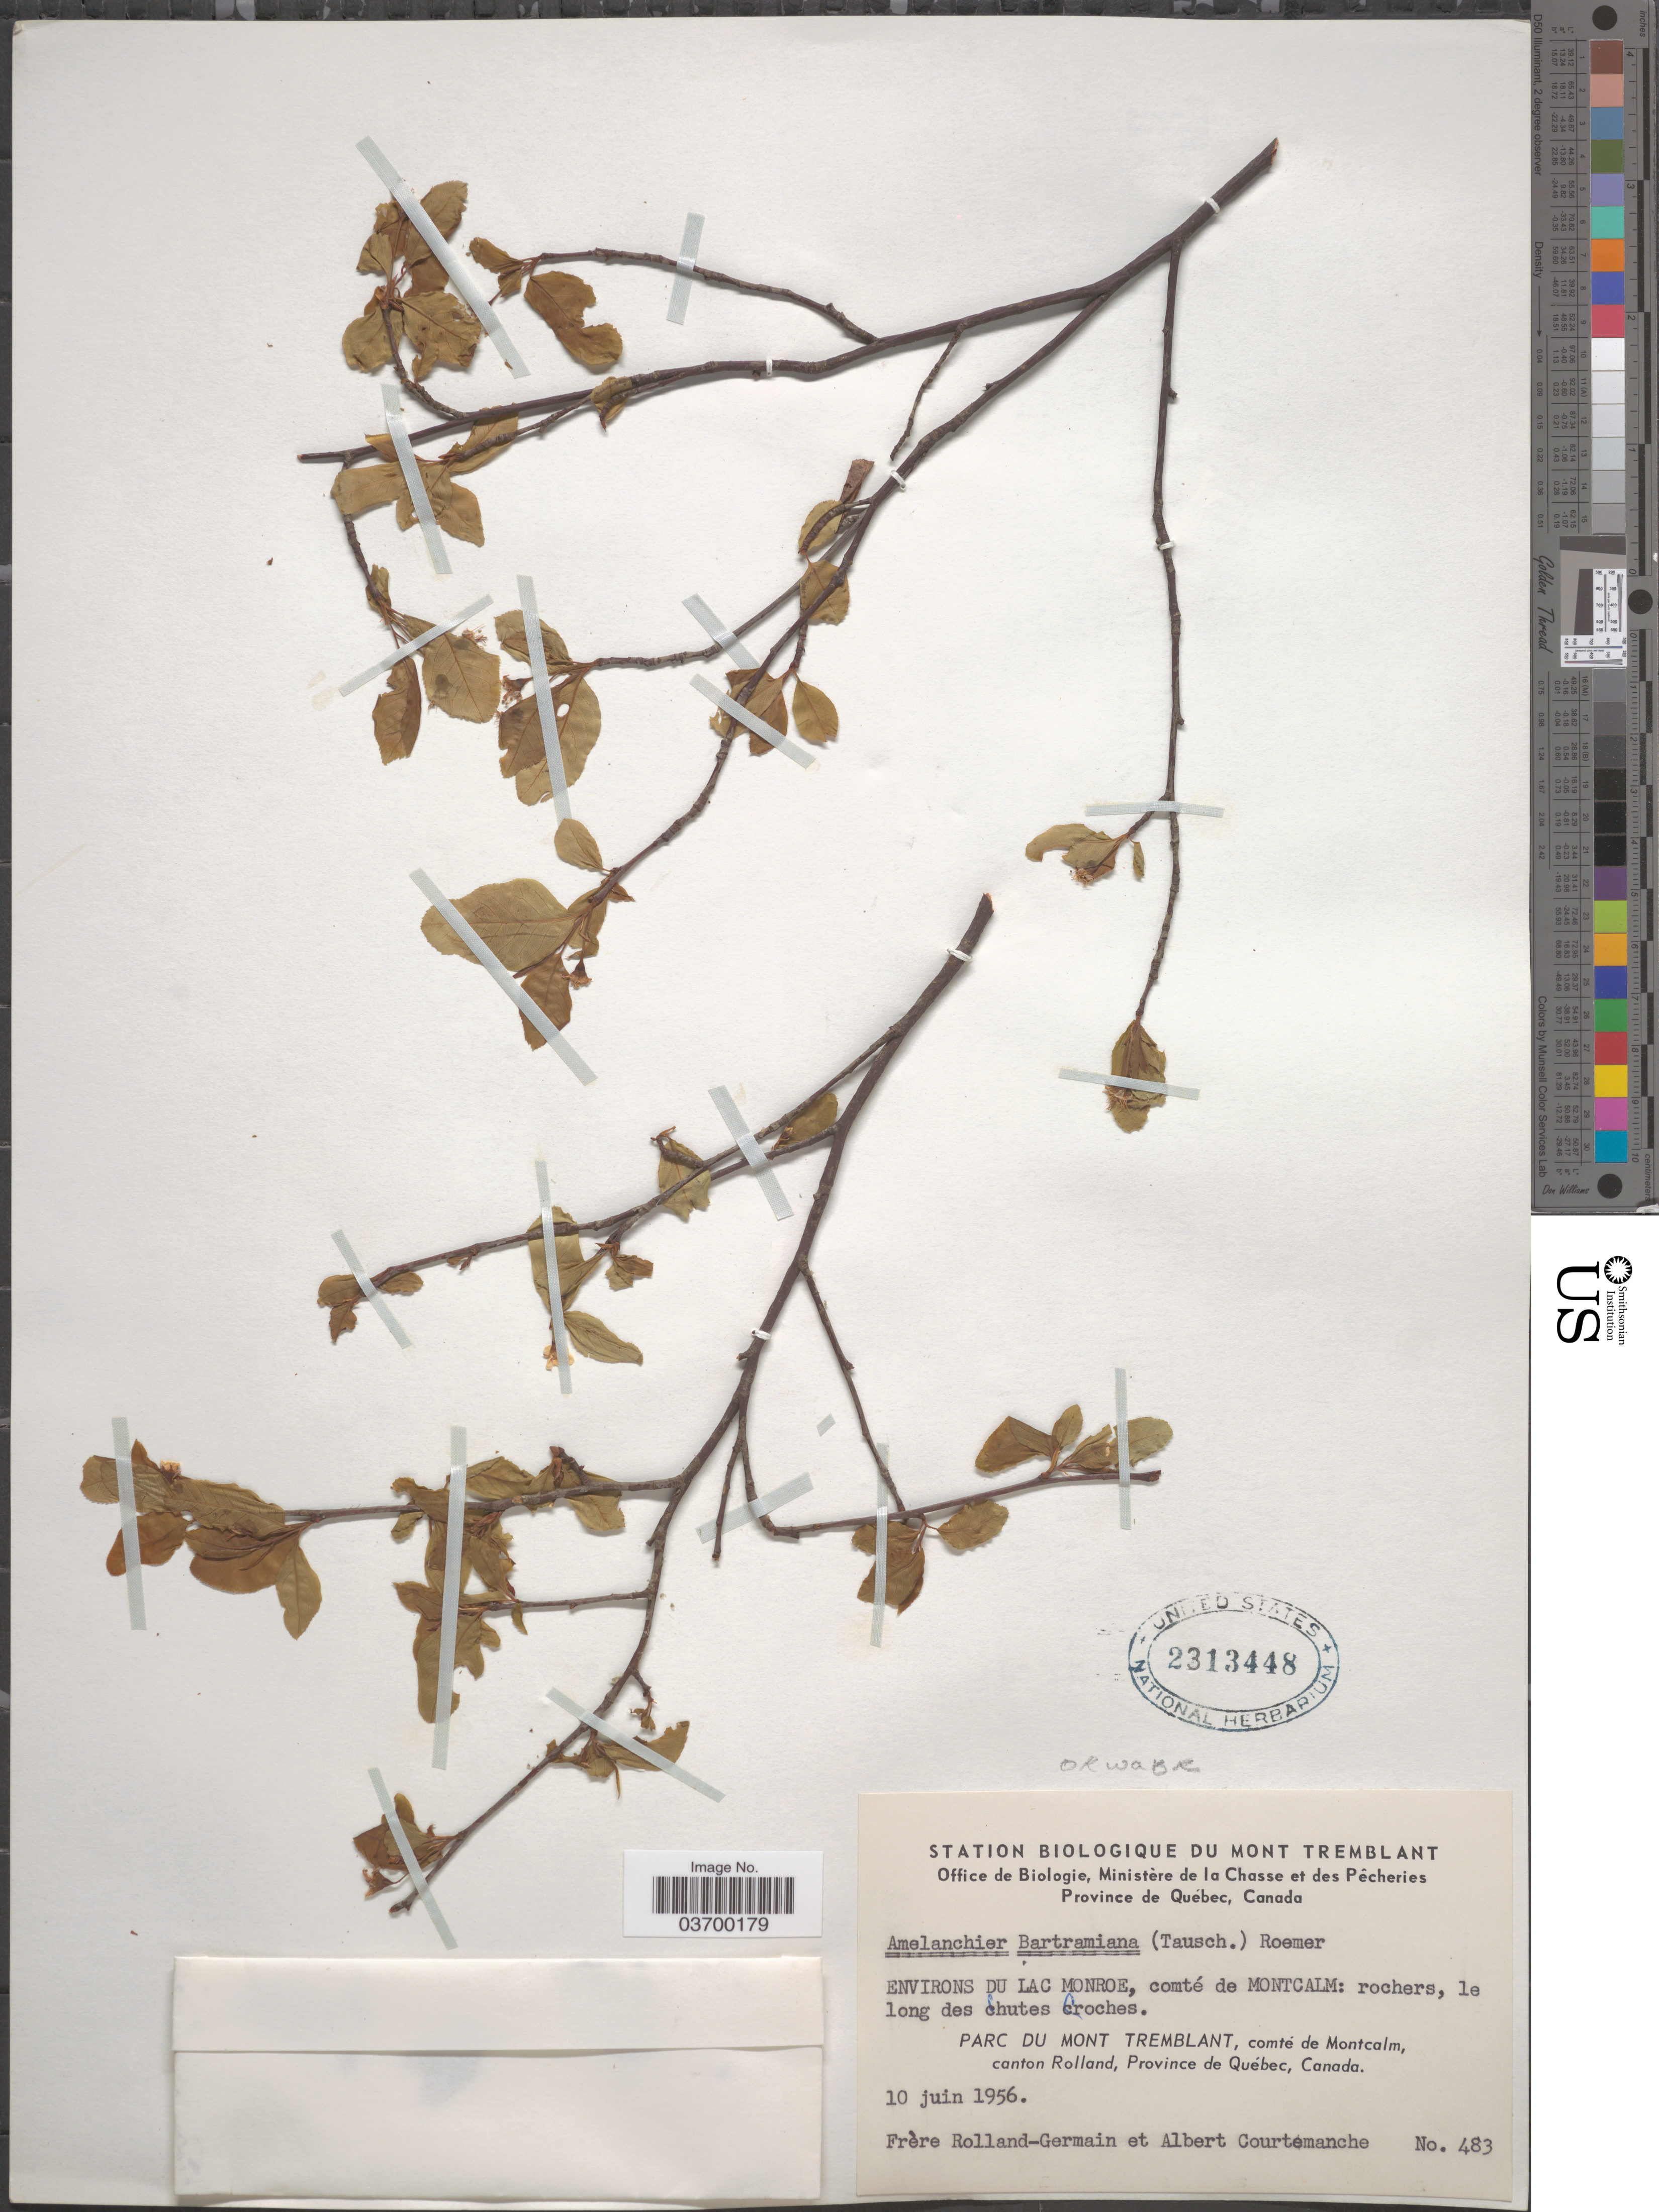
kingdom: Plantae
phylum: Tracheophyta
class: Magnoliopsida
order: Rosales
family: Rosaceae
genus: Amelanchier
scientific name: Amelanchier bartramiana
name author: (Tausch) M. Roem.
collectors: Rolland-Germain & A. Courtemanche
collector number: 483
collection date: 1956-06-10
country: Canada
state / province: Quebec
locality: Environs du Lac Monroe, comté de Montcalm: rochers, le long des Chutes Croches. Parc du Mont Tremblant, comté de Montcalm, canton Rolland.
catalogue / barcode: US 2313448